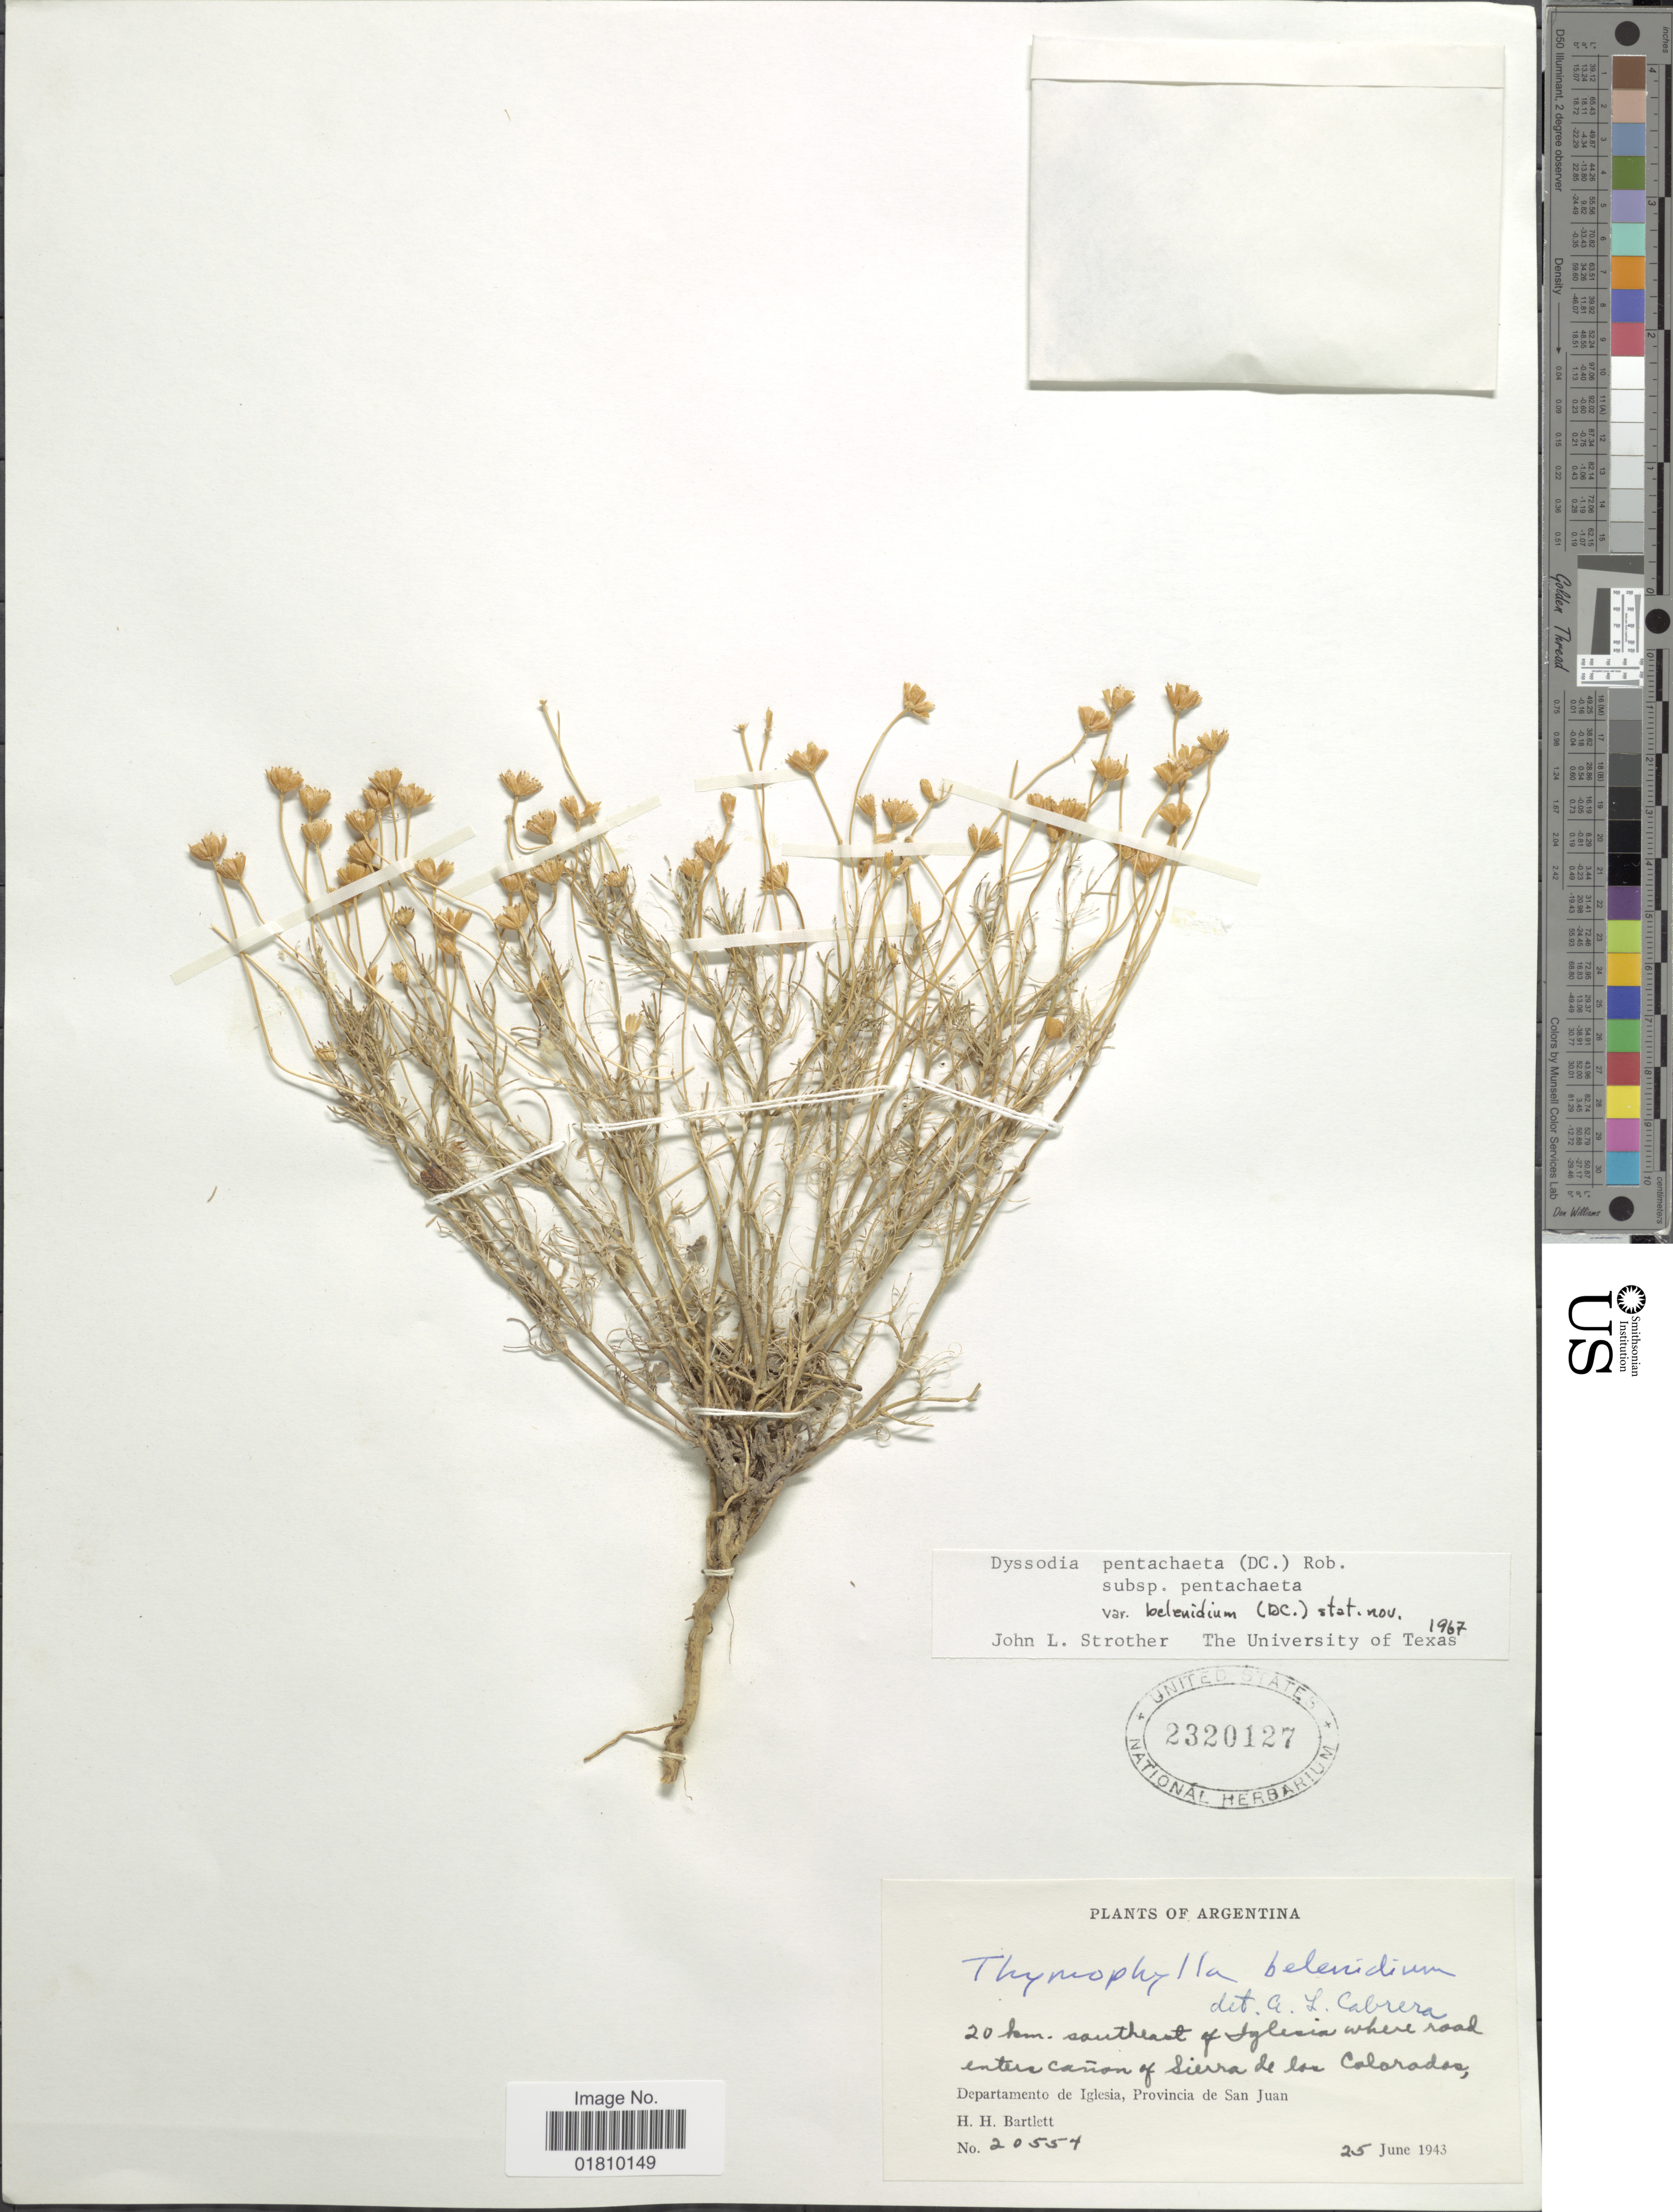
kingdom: Plantae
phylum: Tracheophyta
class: Magnoliopsida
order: Asterales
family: Asteraceae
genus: Thymophylla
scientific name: Thymophylla pentachaeta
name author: (DC.) Small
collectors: H. H. Bartlett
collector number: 20554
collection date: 1943-06-25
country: Argentina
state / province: San Juan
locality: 20 km. southeast of Iglesias where road enter cañon of Sierra de San Colorado, departamento de Iglesias.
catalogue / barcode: US 2320127